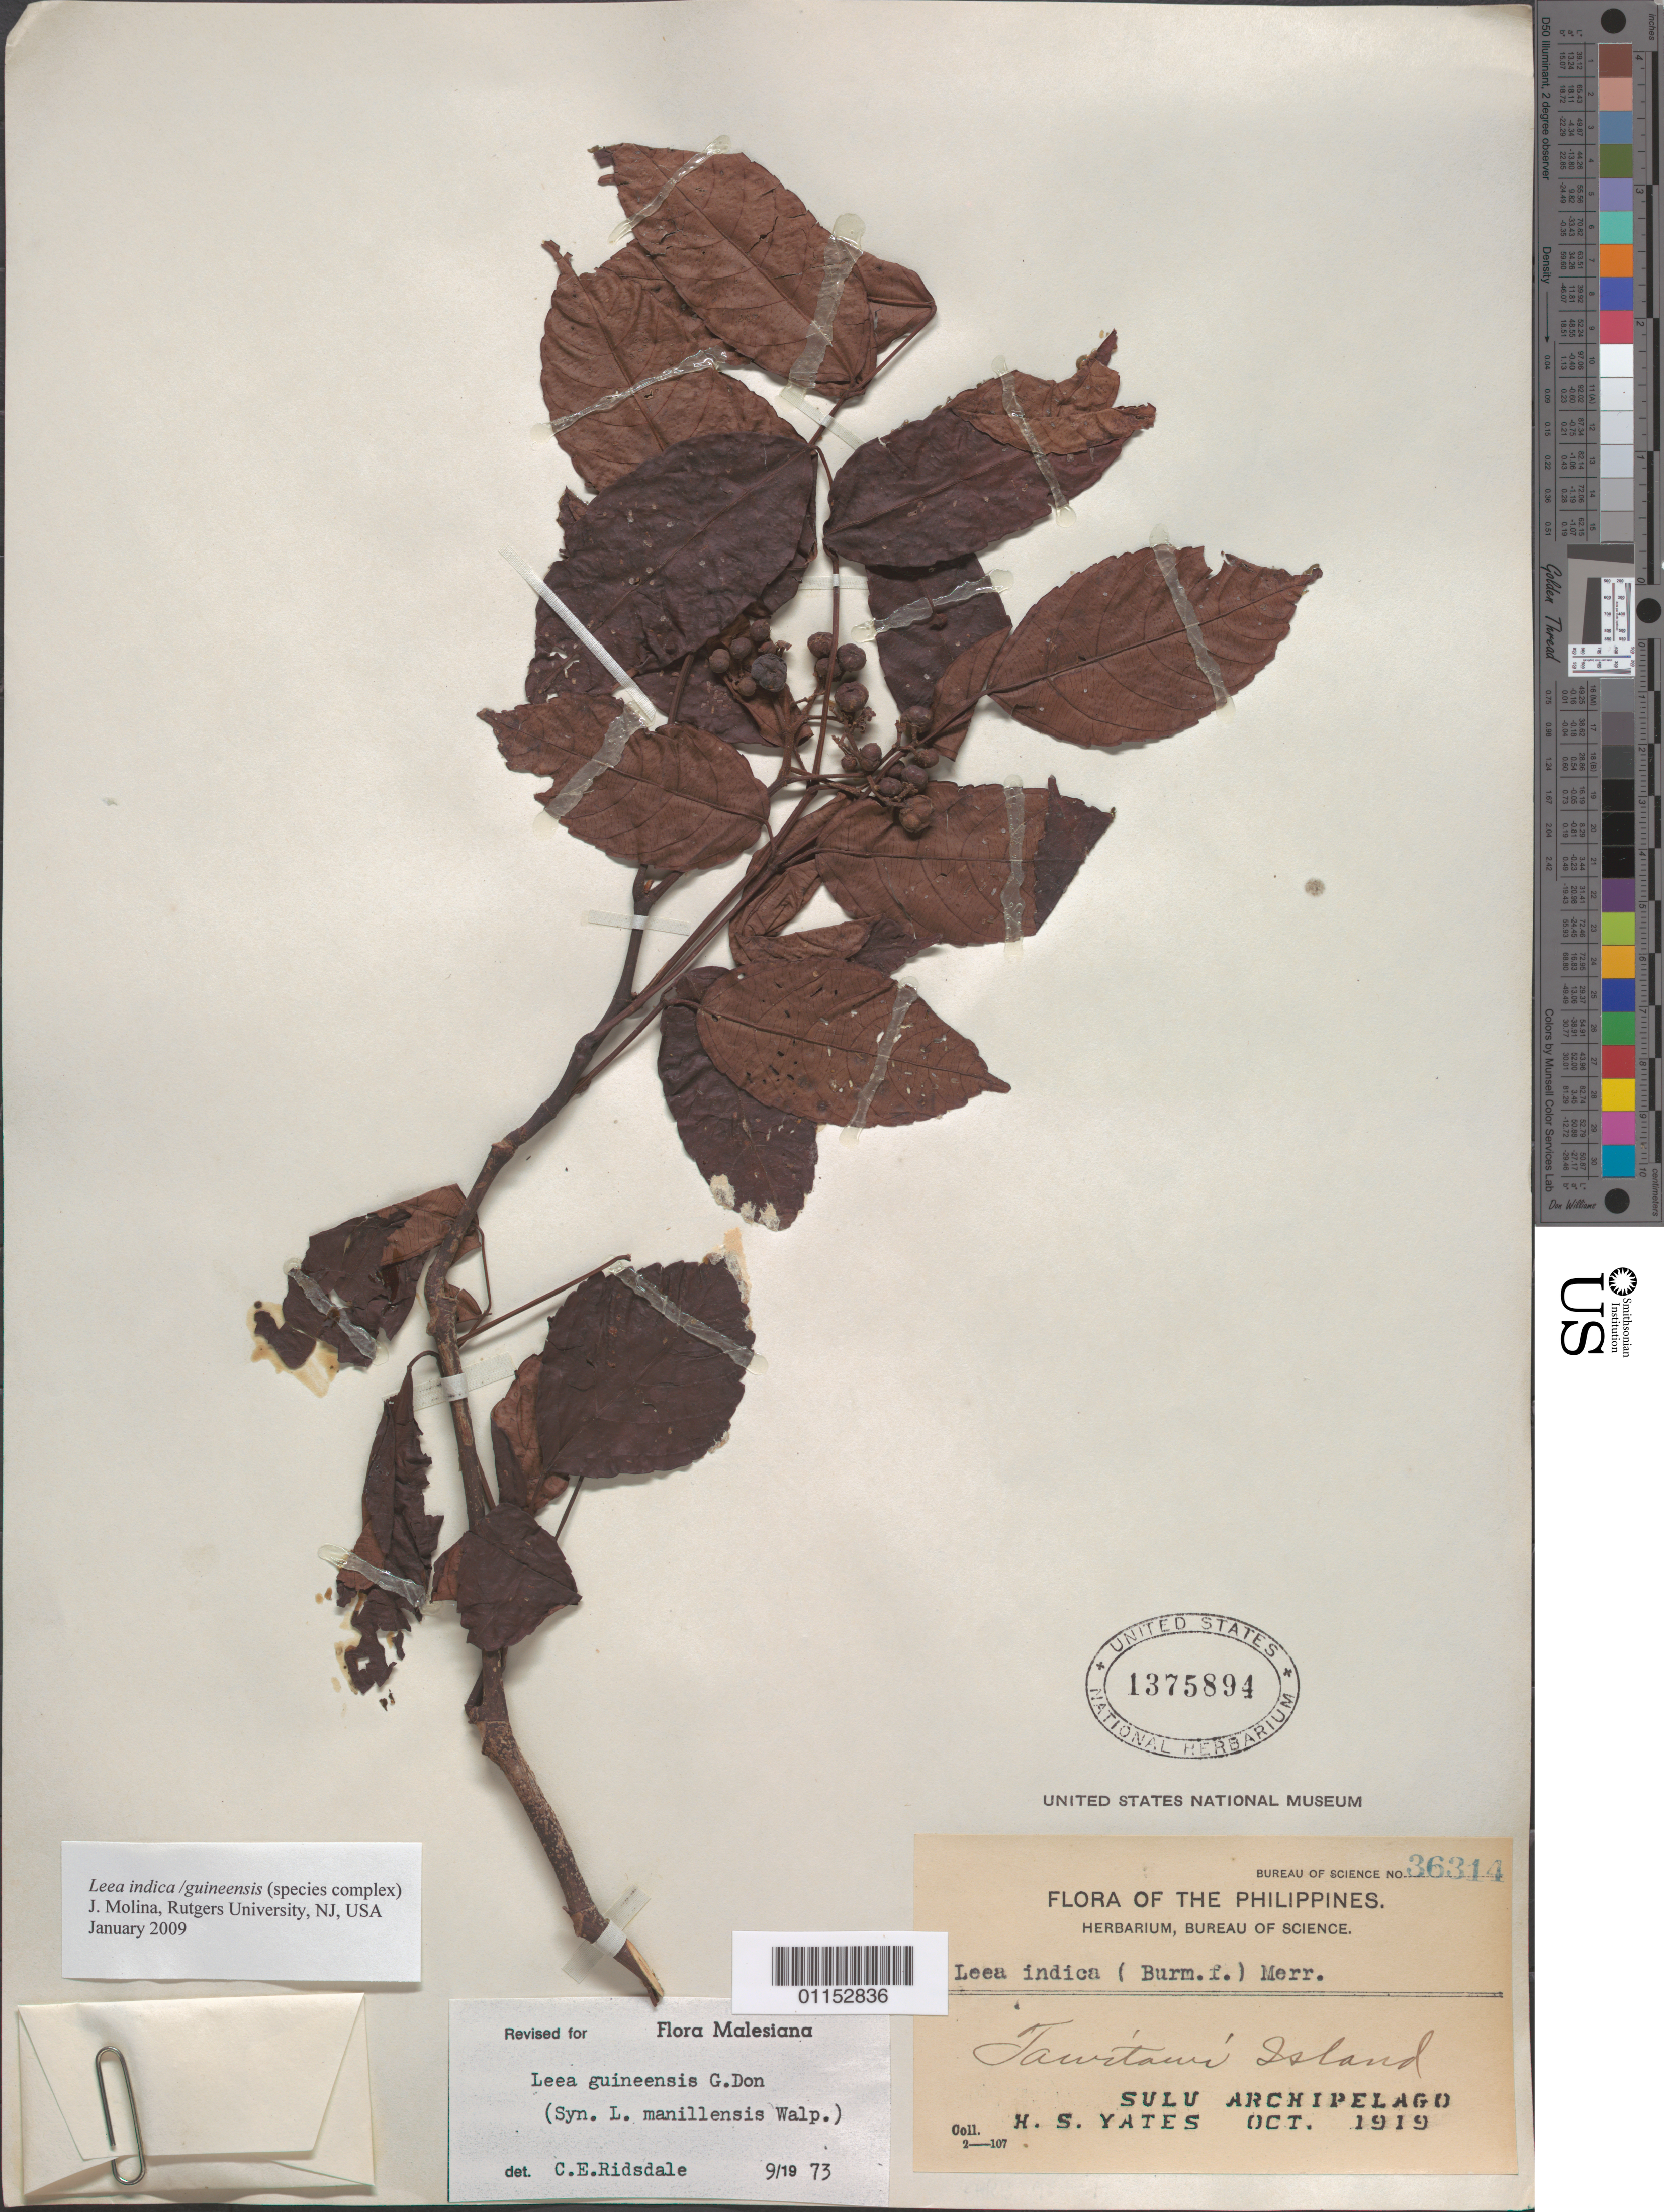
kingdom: Plantae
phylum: Tracheophyta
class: Magnoliopsida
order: Vitales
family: Vitaceae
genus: Leea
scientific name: Leea indica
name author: (Burm. f.) Merr.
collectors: H. S. Yates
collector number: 36314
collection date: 1919-10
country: Philippines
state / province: Muslim Mindanao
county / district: Sulu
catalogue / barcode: US 1375894